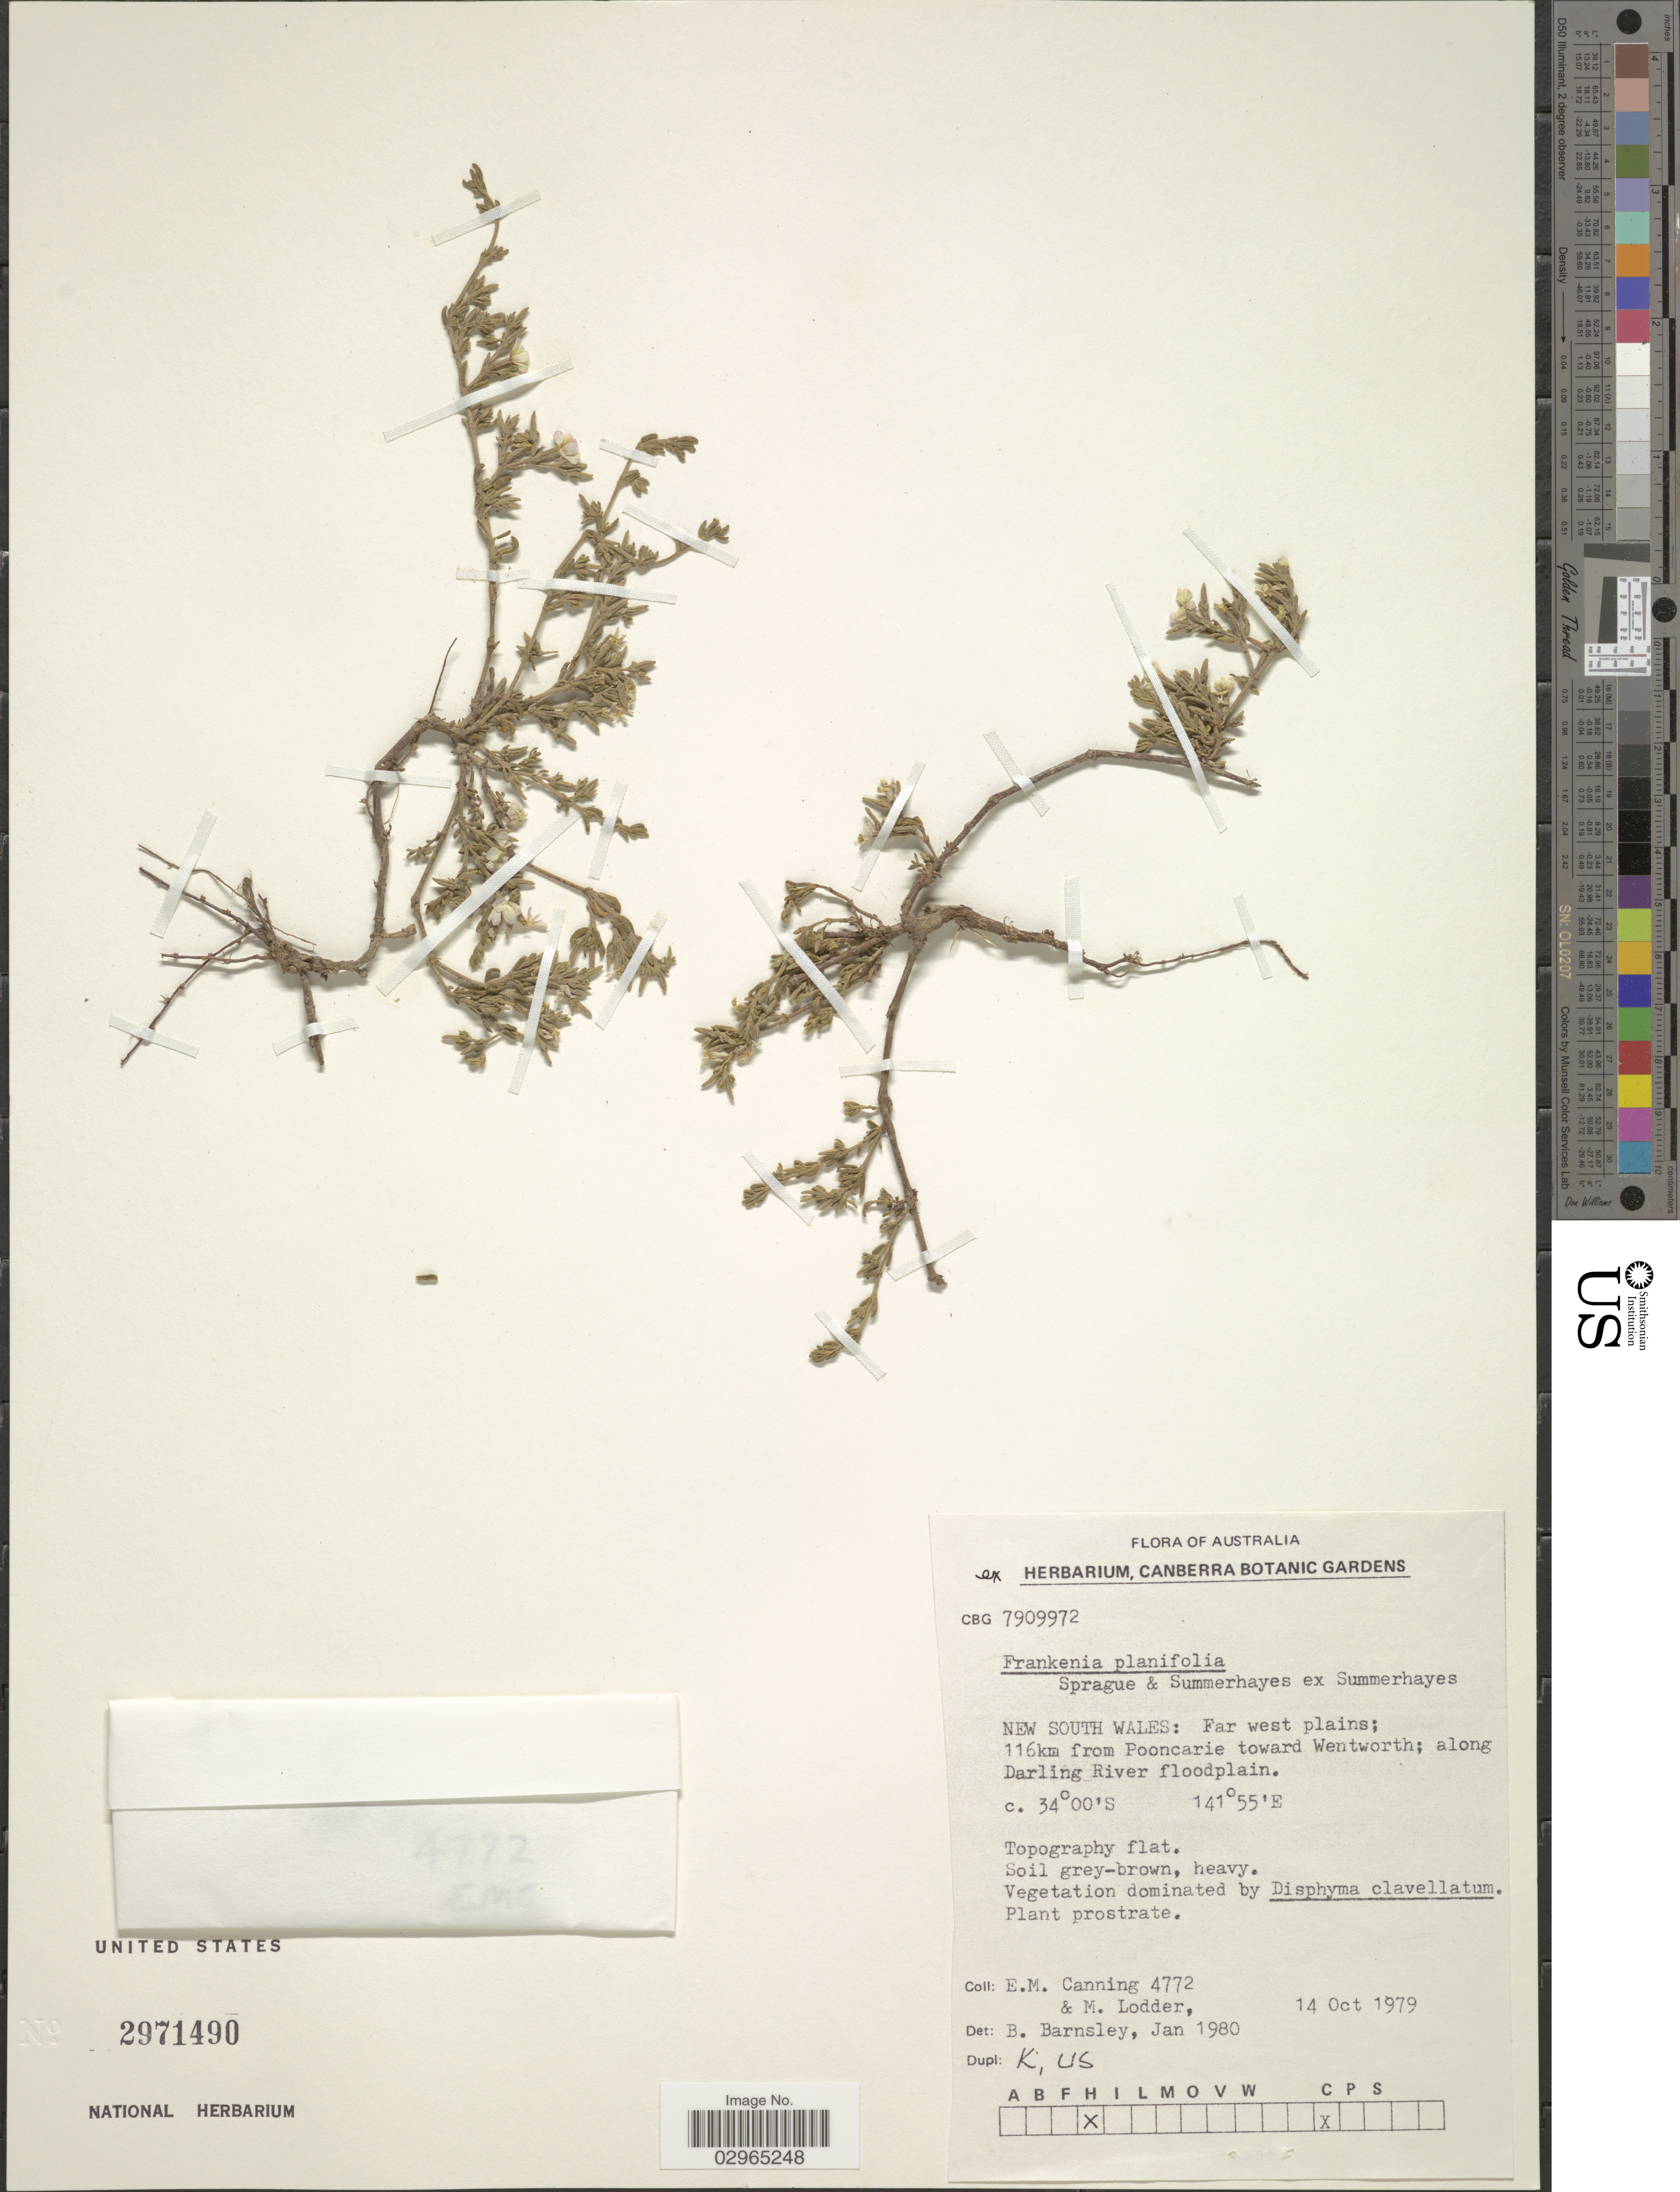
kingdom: Plantae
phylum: Tracheophyta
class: Magnoliopsida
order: Caryophyllales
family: Frankeniaceae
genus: Frankenia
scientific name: Frankenia planifolia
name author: Sprague & Summerh.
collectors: E. Canning & M. Lodder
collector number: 4772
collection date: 1979-10-14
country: Australia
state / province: New South Wales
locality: New South Wales: Far west plains; 116km from Pooncarie toward Wentworth; along Darling River floodplain.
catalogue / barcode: US 2971490